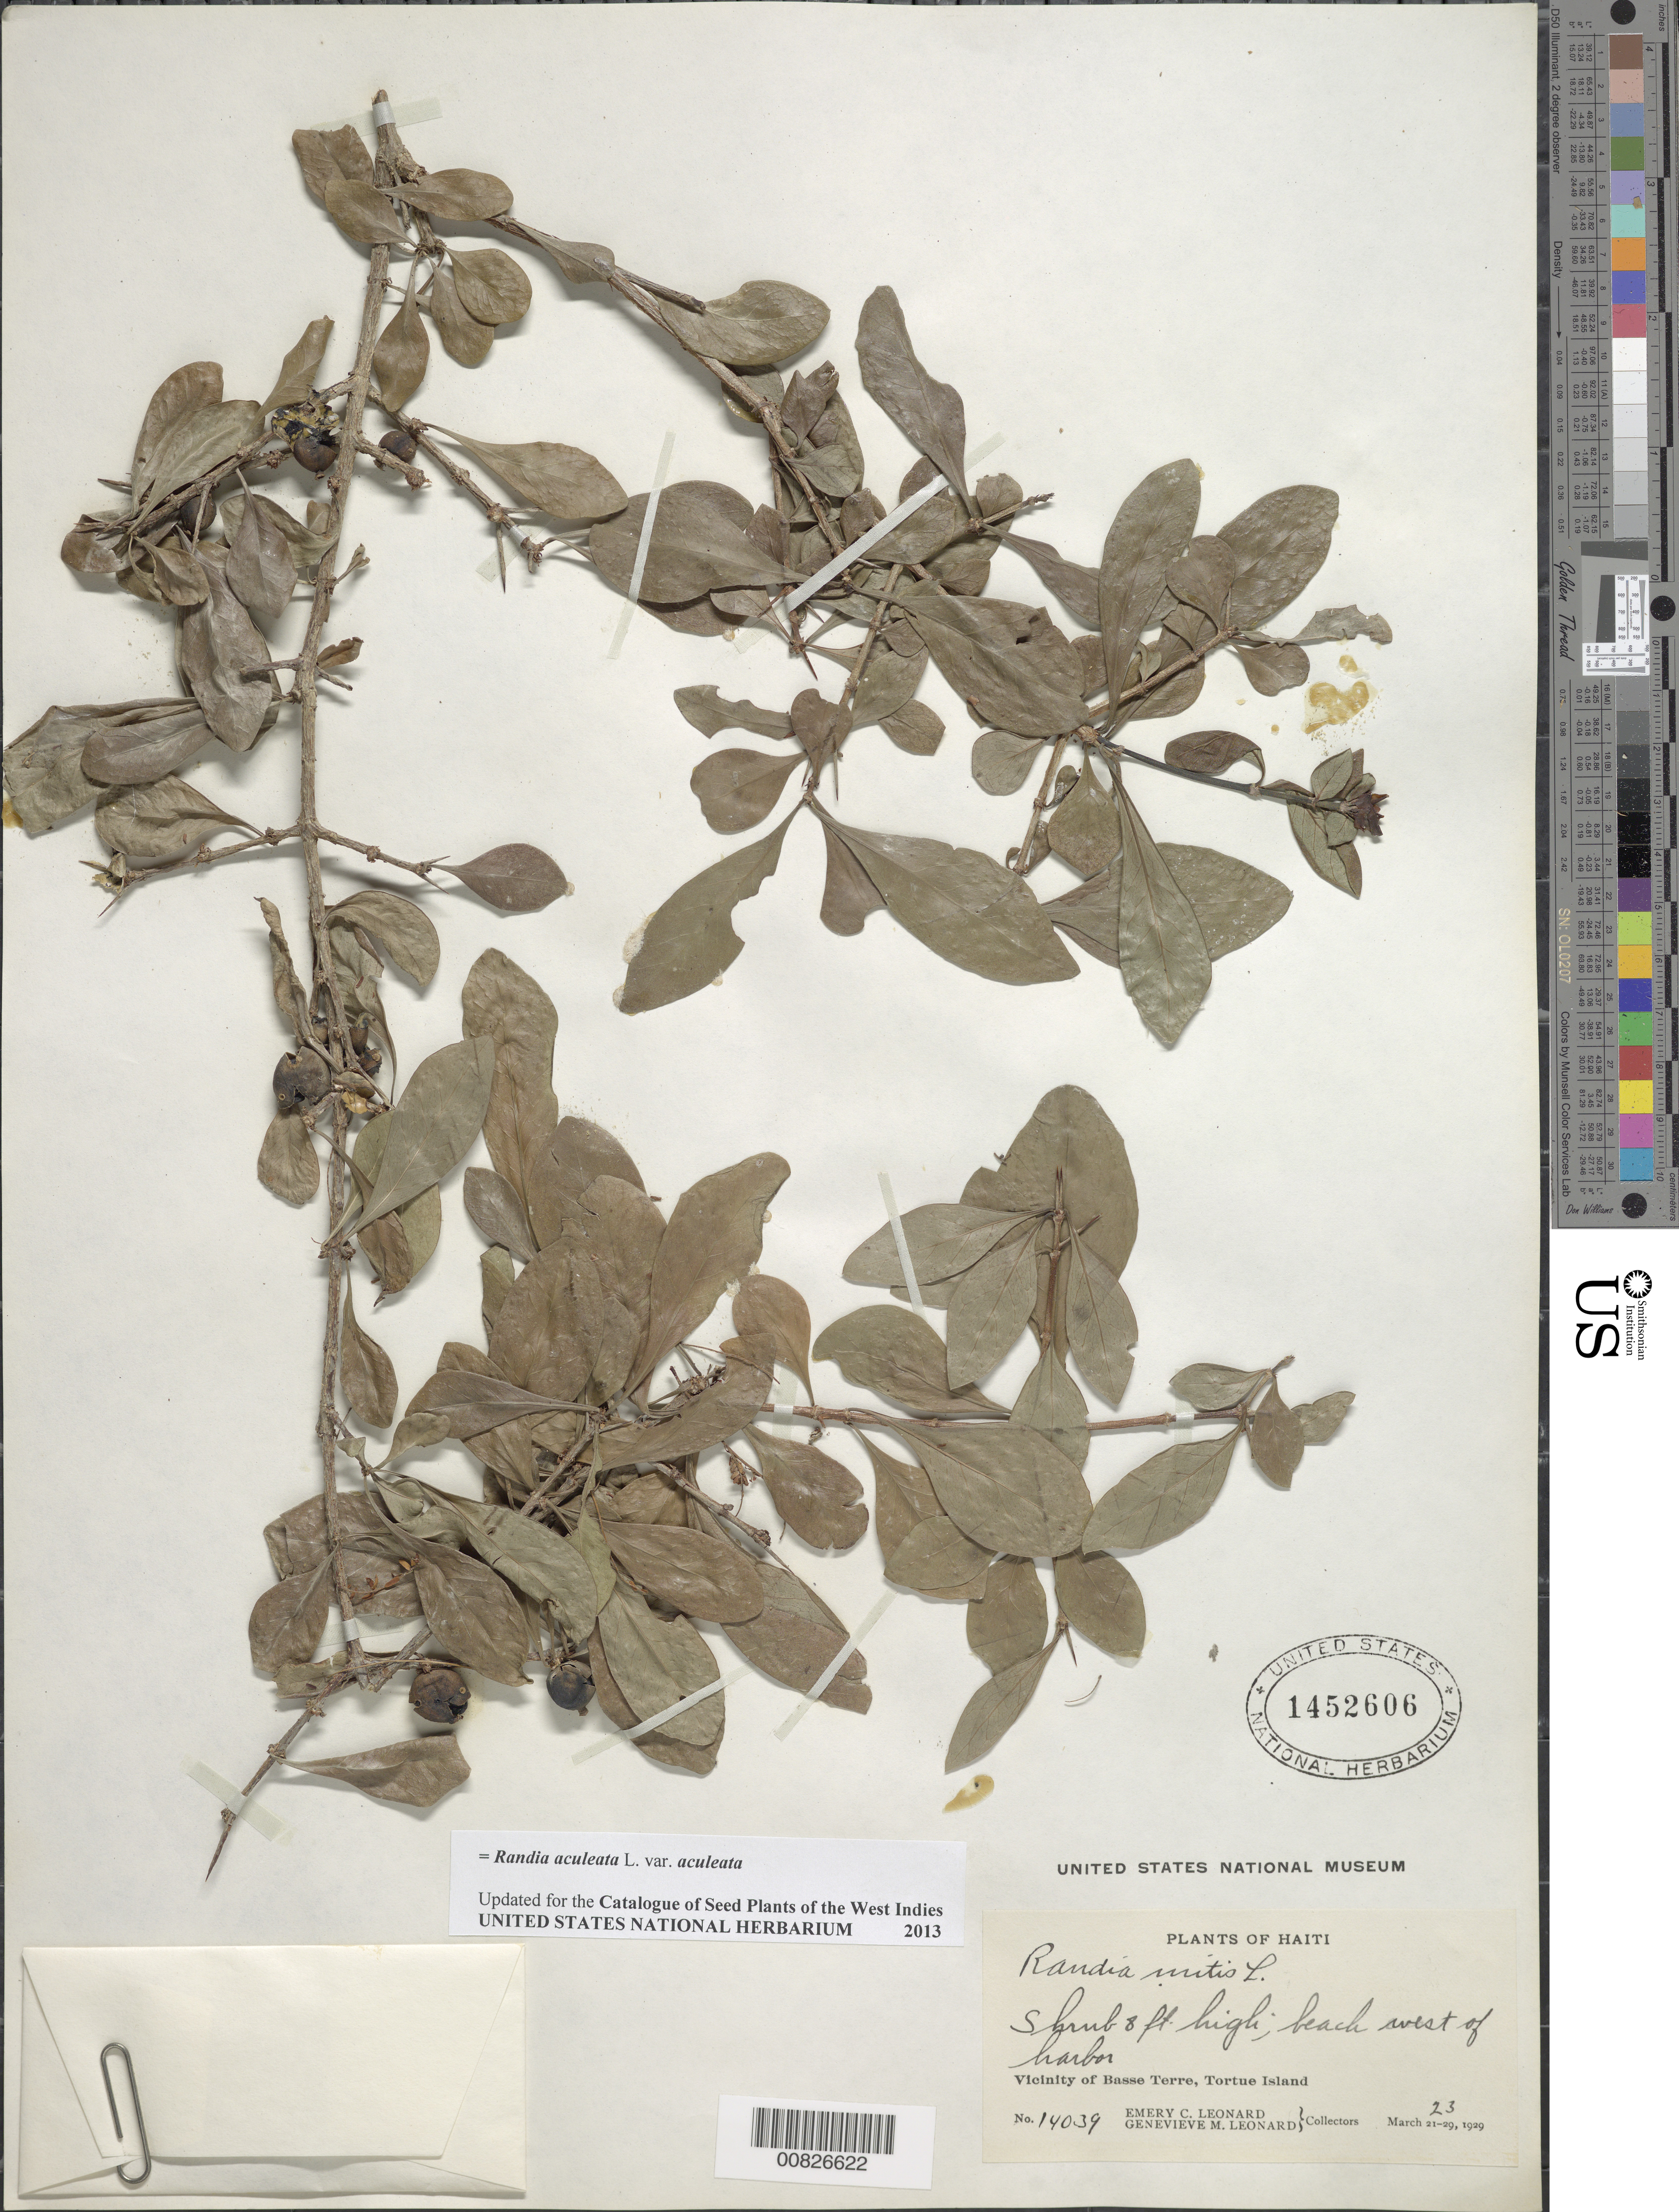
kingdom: Plantae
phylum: Tracheophyta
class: Magnoliopsida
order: Gentianales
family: Rubiaceae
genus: Randia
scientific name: Randia aculeata var. aculeata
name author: L.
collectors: E. C. Leonard & G. M. Leonard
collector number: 14039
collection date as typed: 23 Mar 1929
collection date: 1929-03-23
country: Haiti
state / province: Nord-Ouest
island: Île de la Tortue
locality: Vicinity of Basse Terre, W of harbor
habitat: Beach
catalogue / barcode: US 1452606